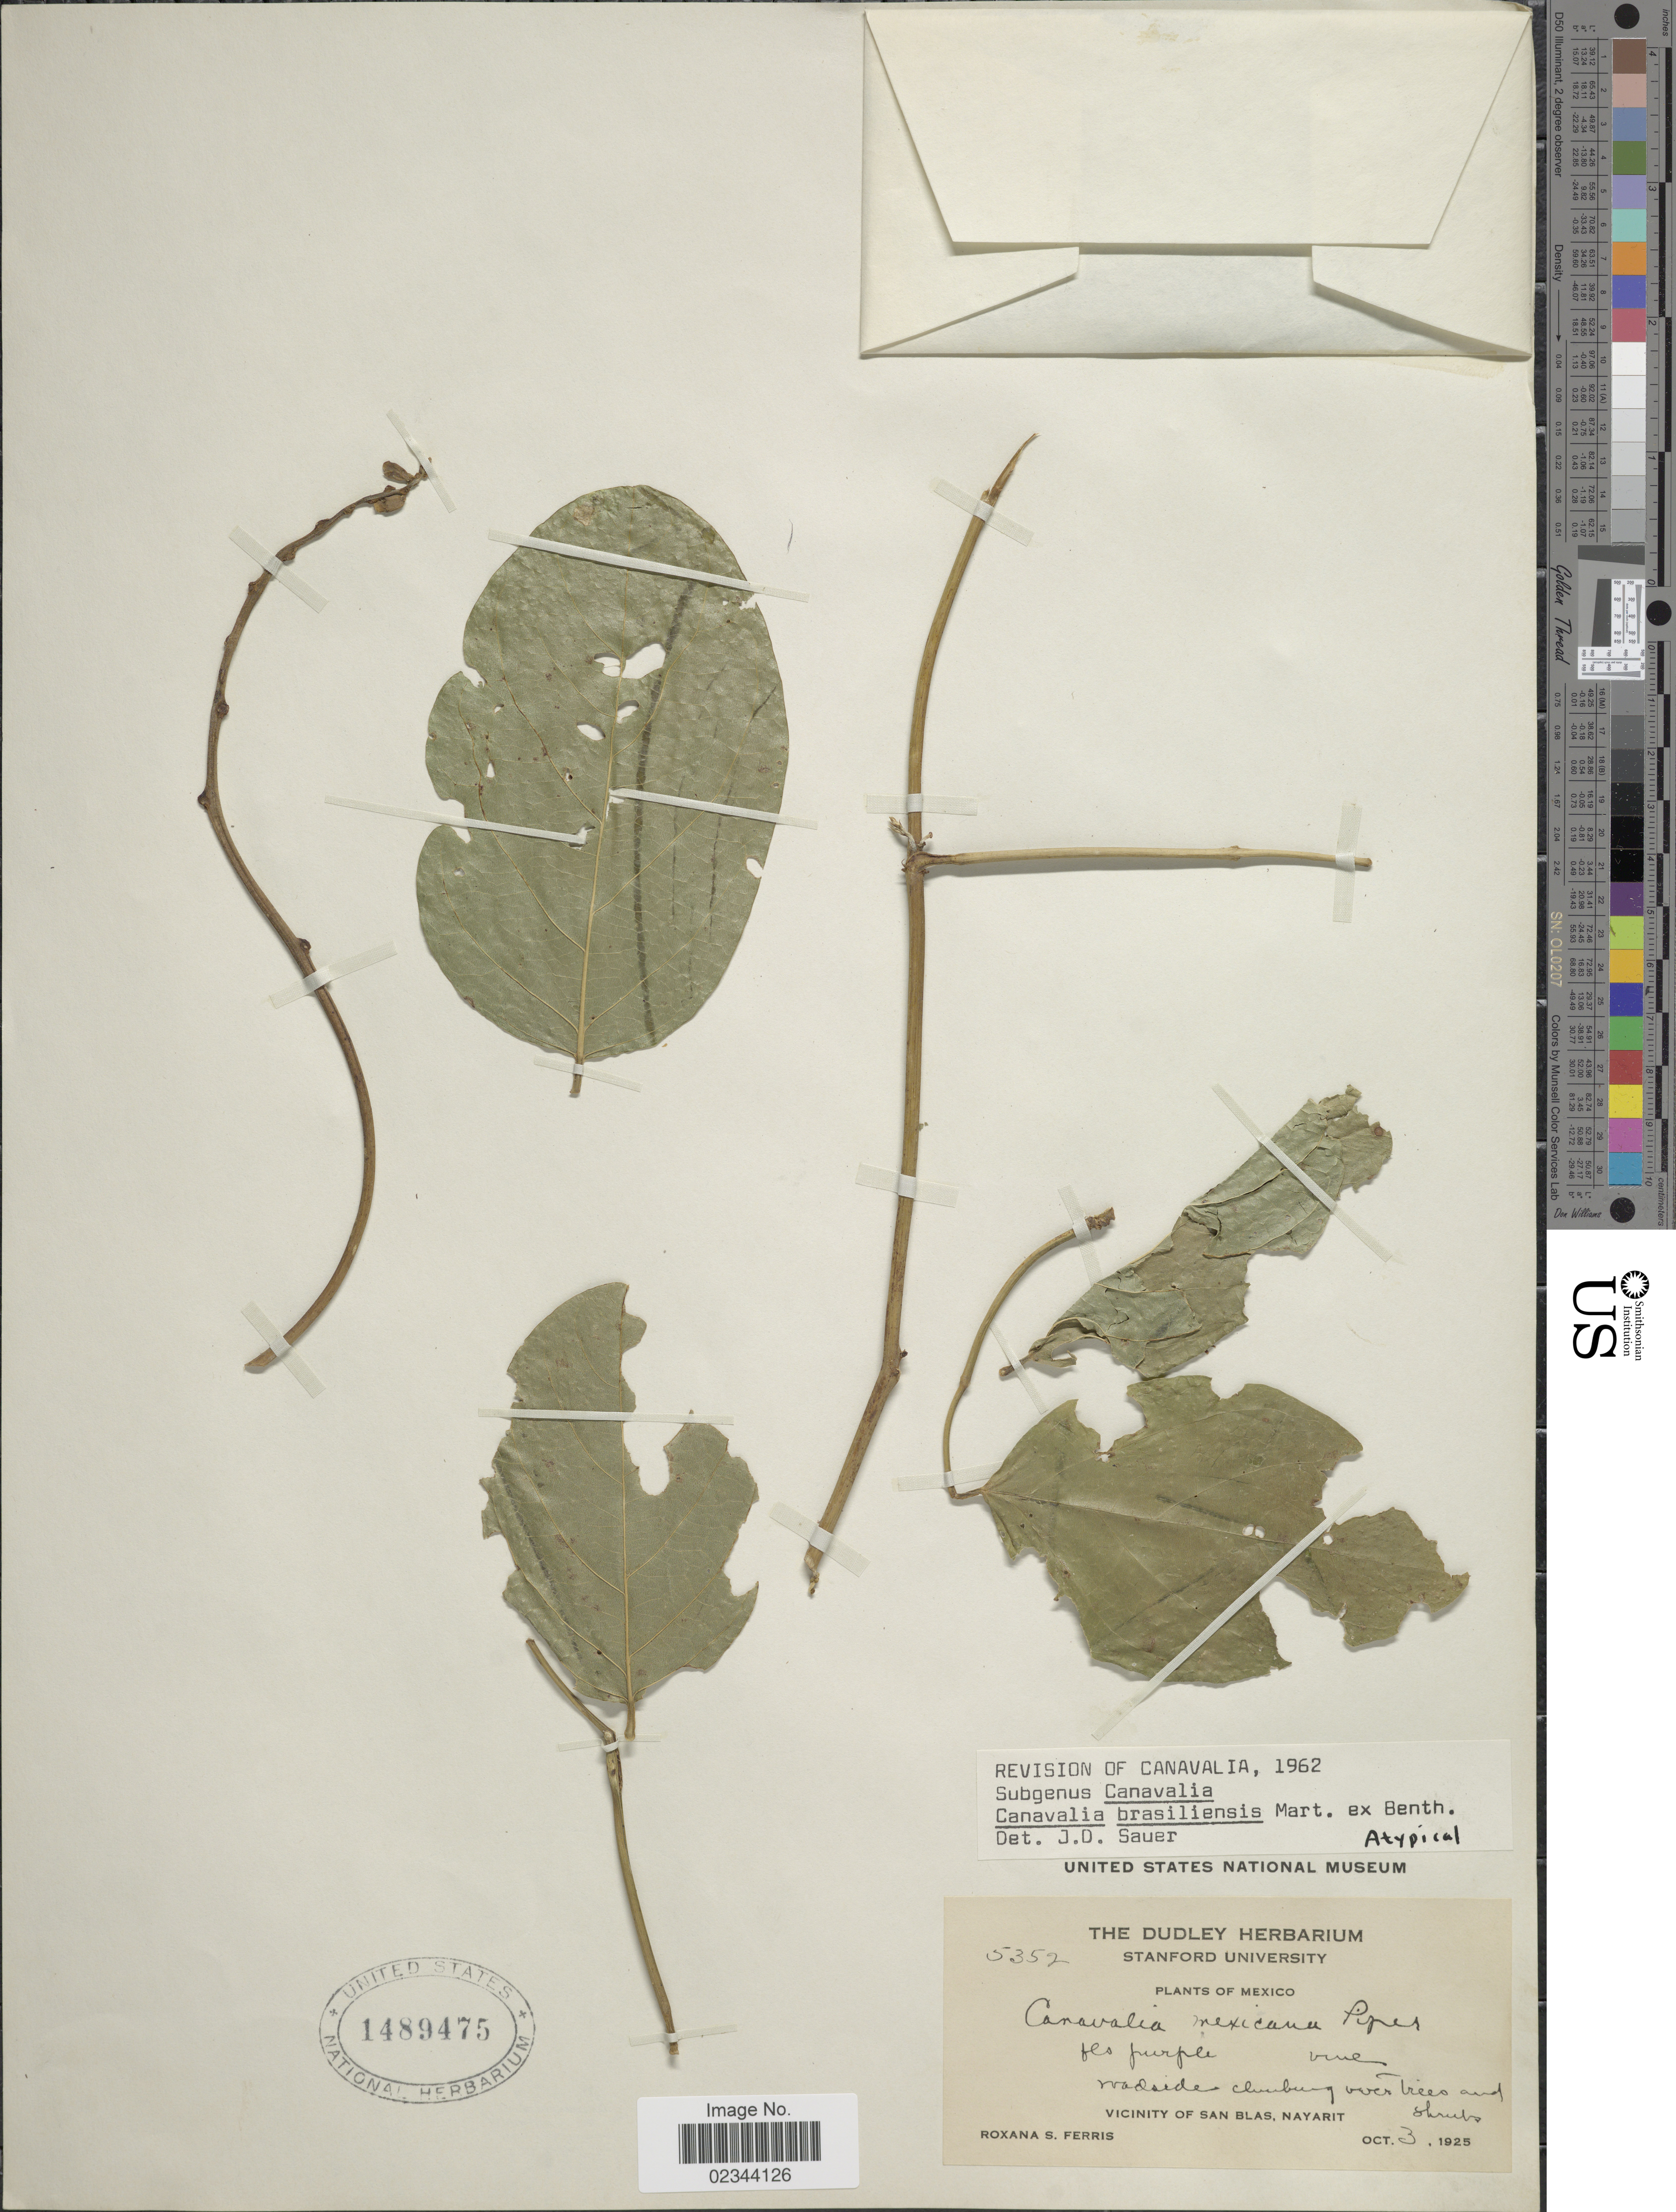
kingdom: Plantae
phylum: Tracheophyta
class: Magnoliopsida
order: Fabales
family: Fabaceae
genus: Canavalia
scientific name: Canavalia brasiliensis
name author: Mart. ex Benth.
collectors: R. S. Ferris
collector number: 5352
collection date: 1925-10-03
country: Mexico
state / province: Nayarit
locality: Vicinity of San Blas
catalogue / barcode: US 1489475